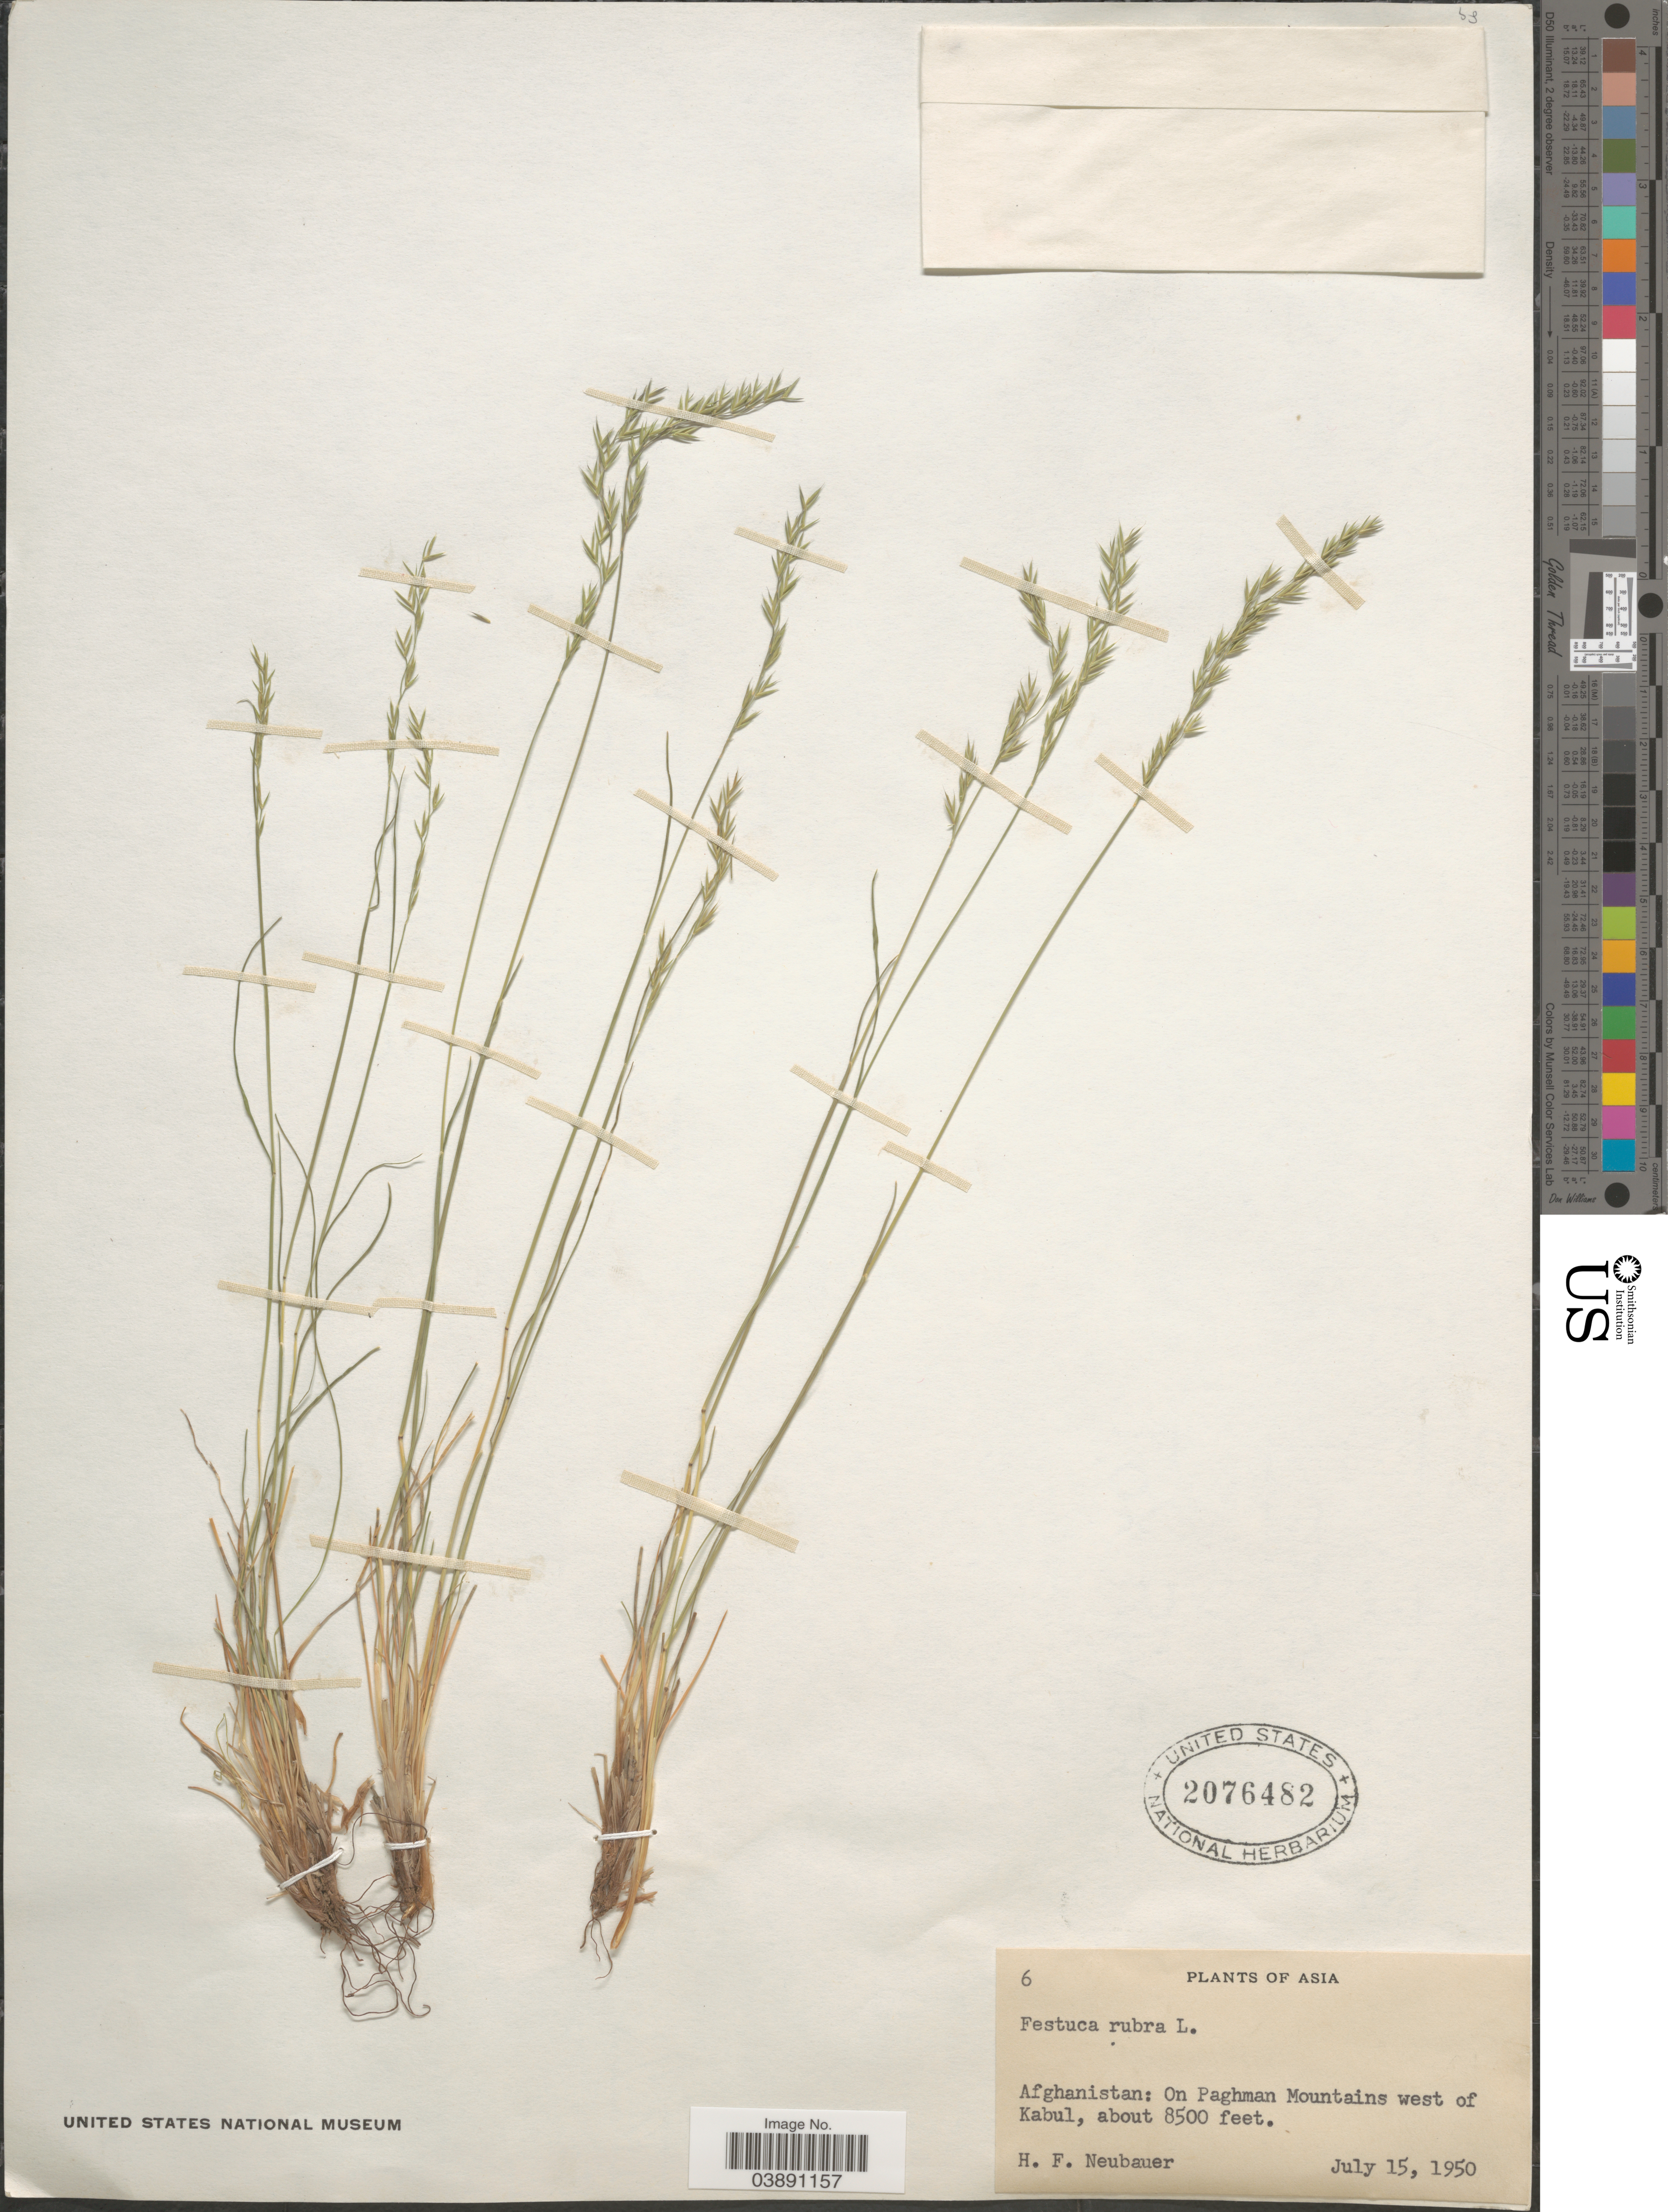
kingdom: Plantae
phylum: Tracheophyta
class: Liliopsida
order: Poales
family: Poaceae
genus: Festuca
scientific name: Festuca rubra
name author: L.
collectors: H. Neubauer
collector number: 6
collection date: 1950-07-15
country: Afghanistan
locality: On Paghman Mountains west of Kabul.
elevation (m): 2591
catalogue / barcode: US 2076482